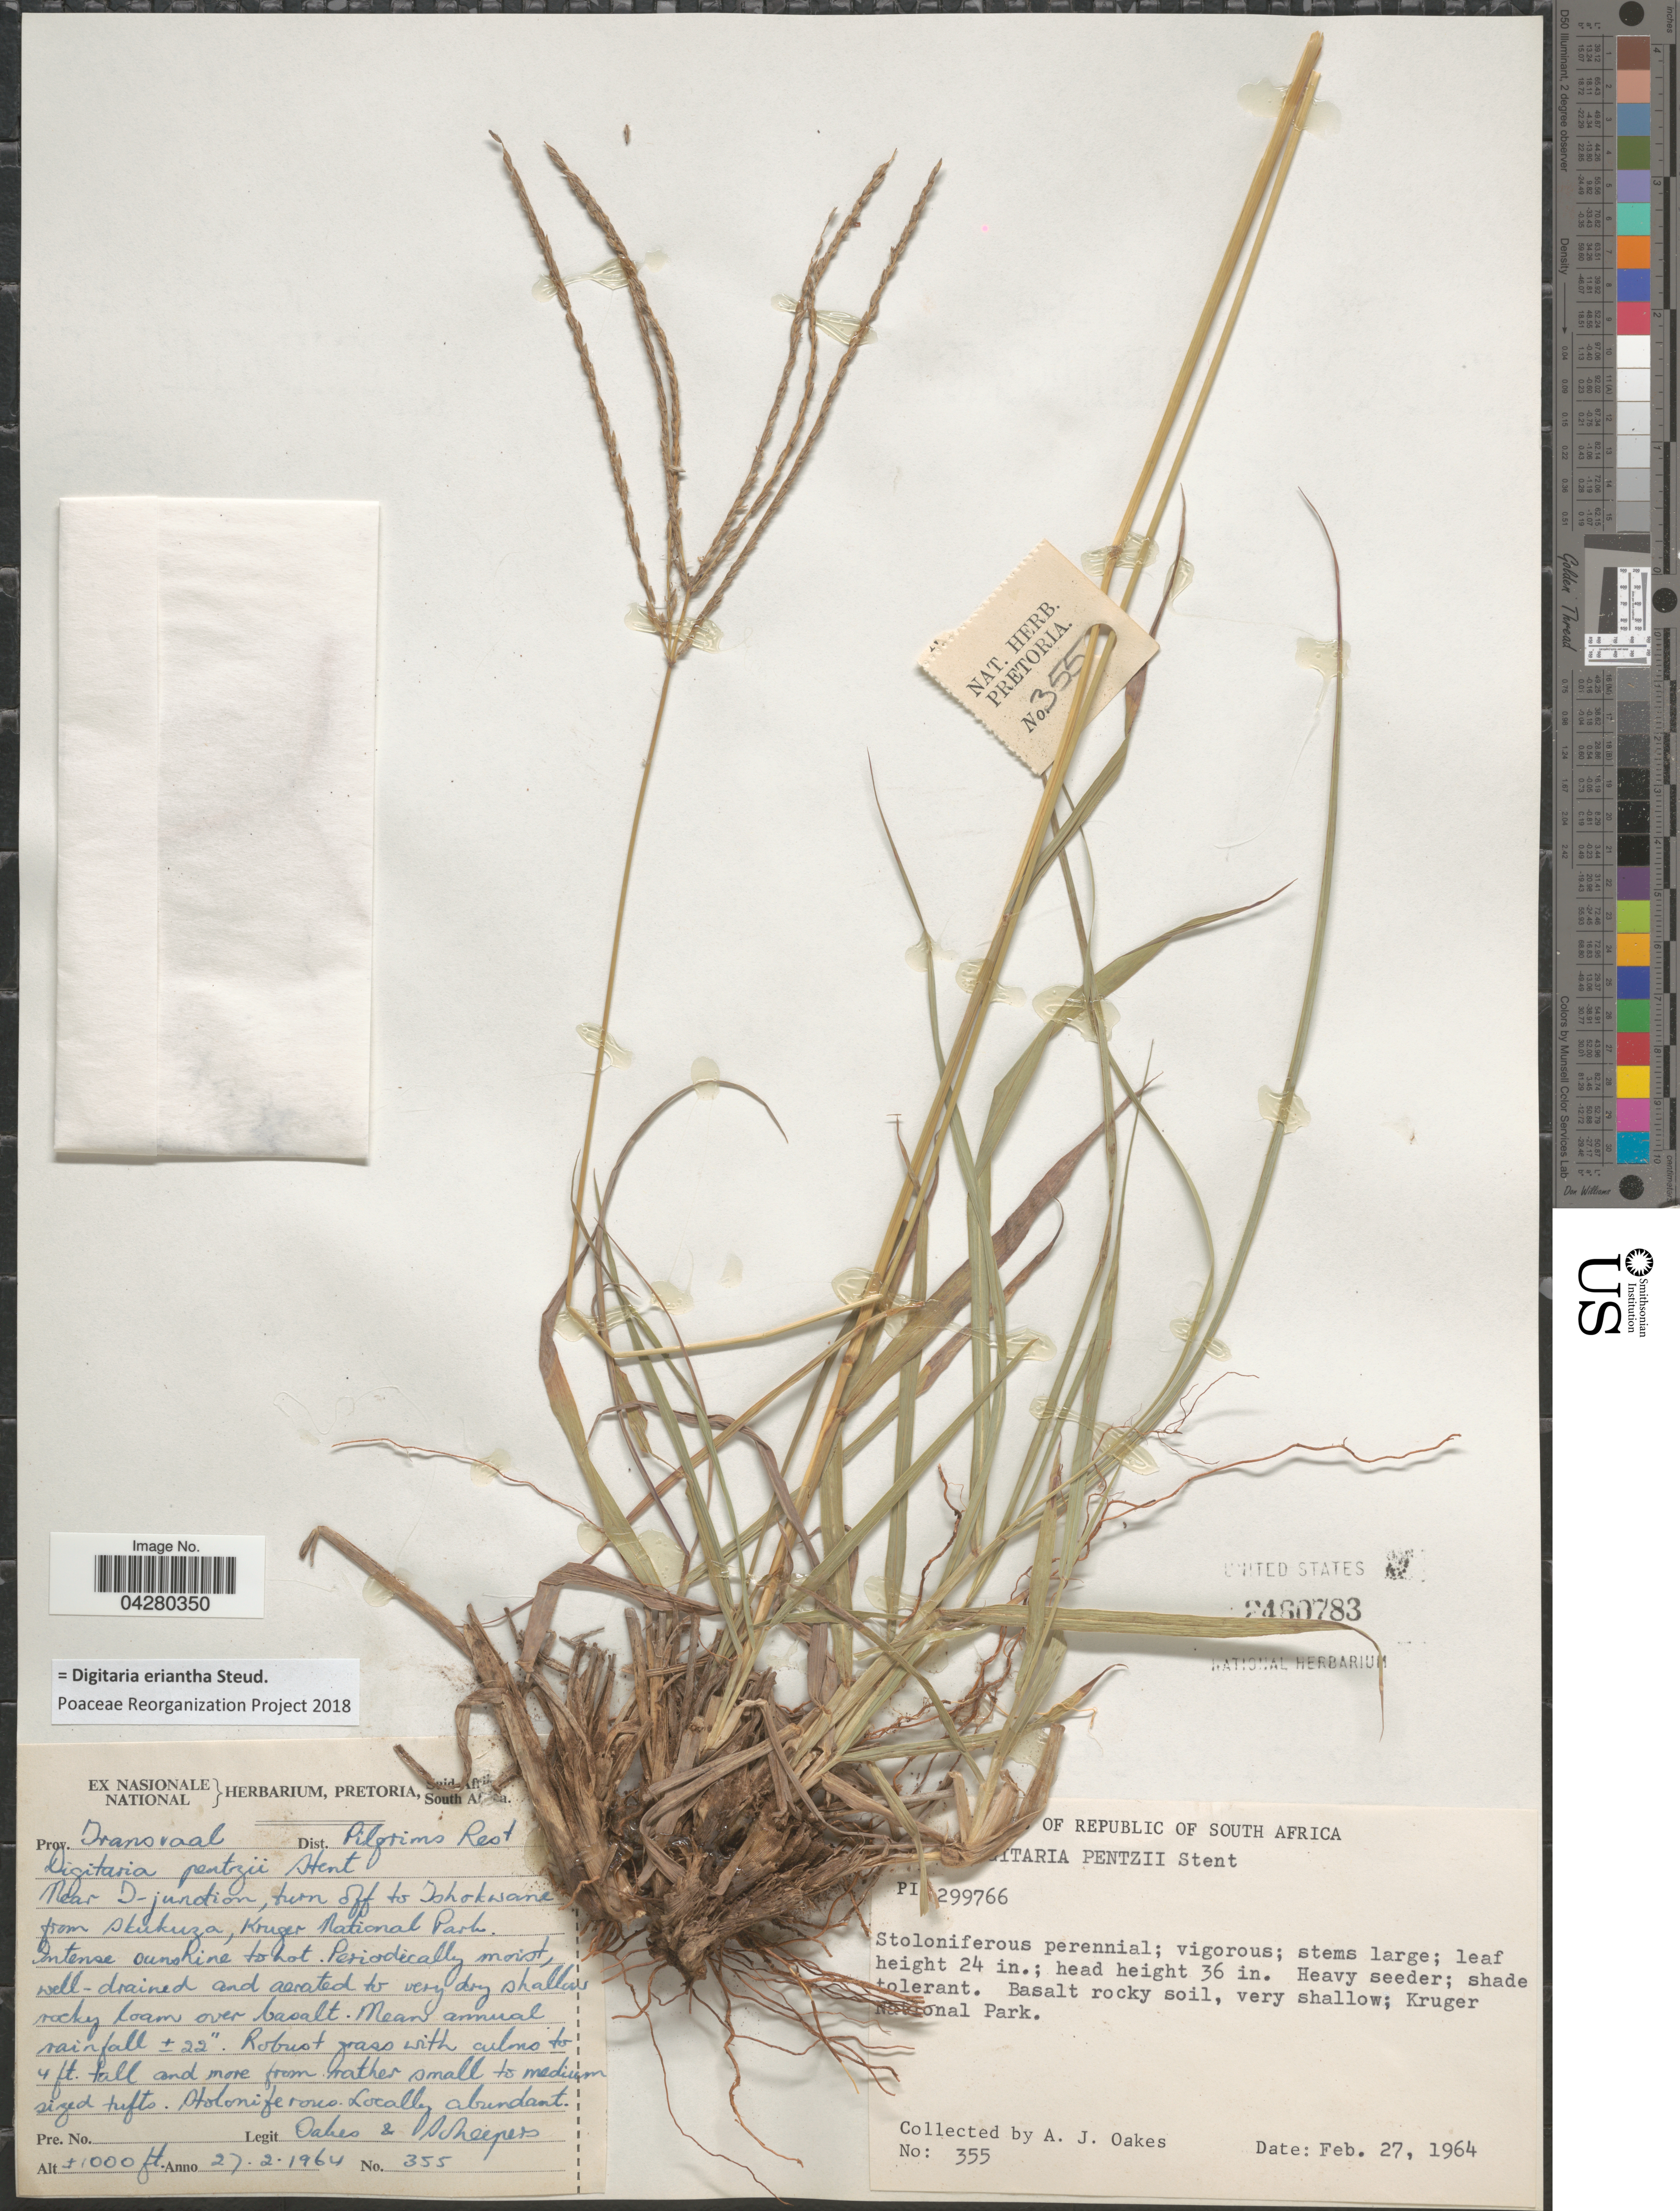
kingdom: Plantae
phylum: Tracheophyta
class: Liliopsida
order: Poales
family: Poaceae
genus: Digitaria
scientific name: Digitaria eriantha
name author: Steud.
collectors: A. Oakes & Scheepers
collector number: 355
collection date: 1964-02-27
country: South Africa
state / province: Mpumalanga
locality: Prov. Transvaal. Dist. Pilgrims Rest. Near T-junction, turn off to Tshokwane from Skukuza, Kruger National Park.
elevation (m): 305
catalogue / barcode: US 2460783